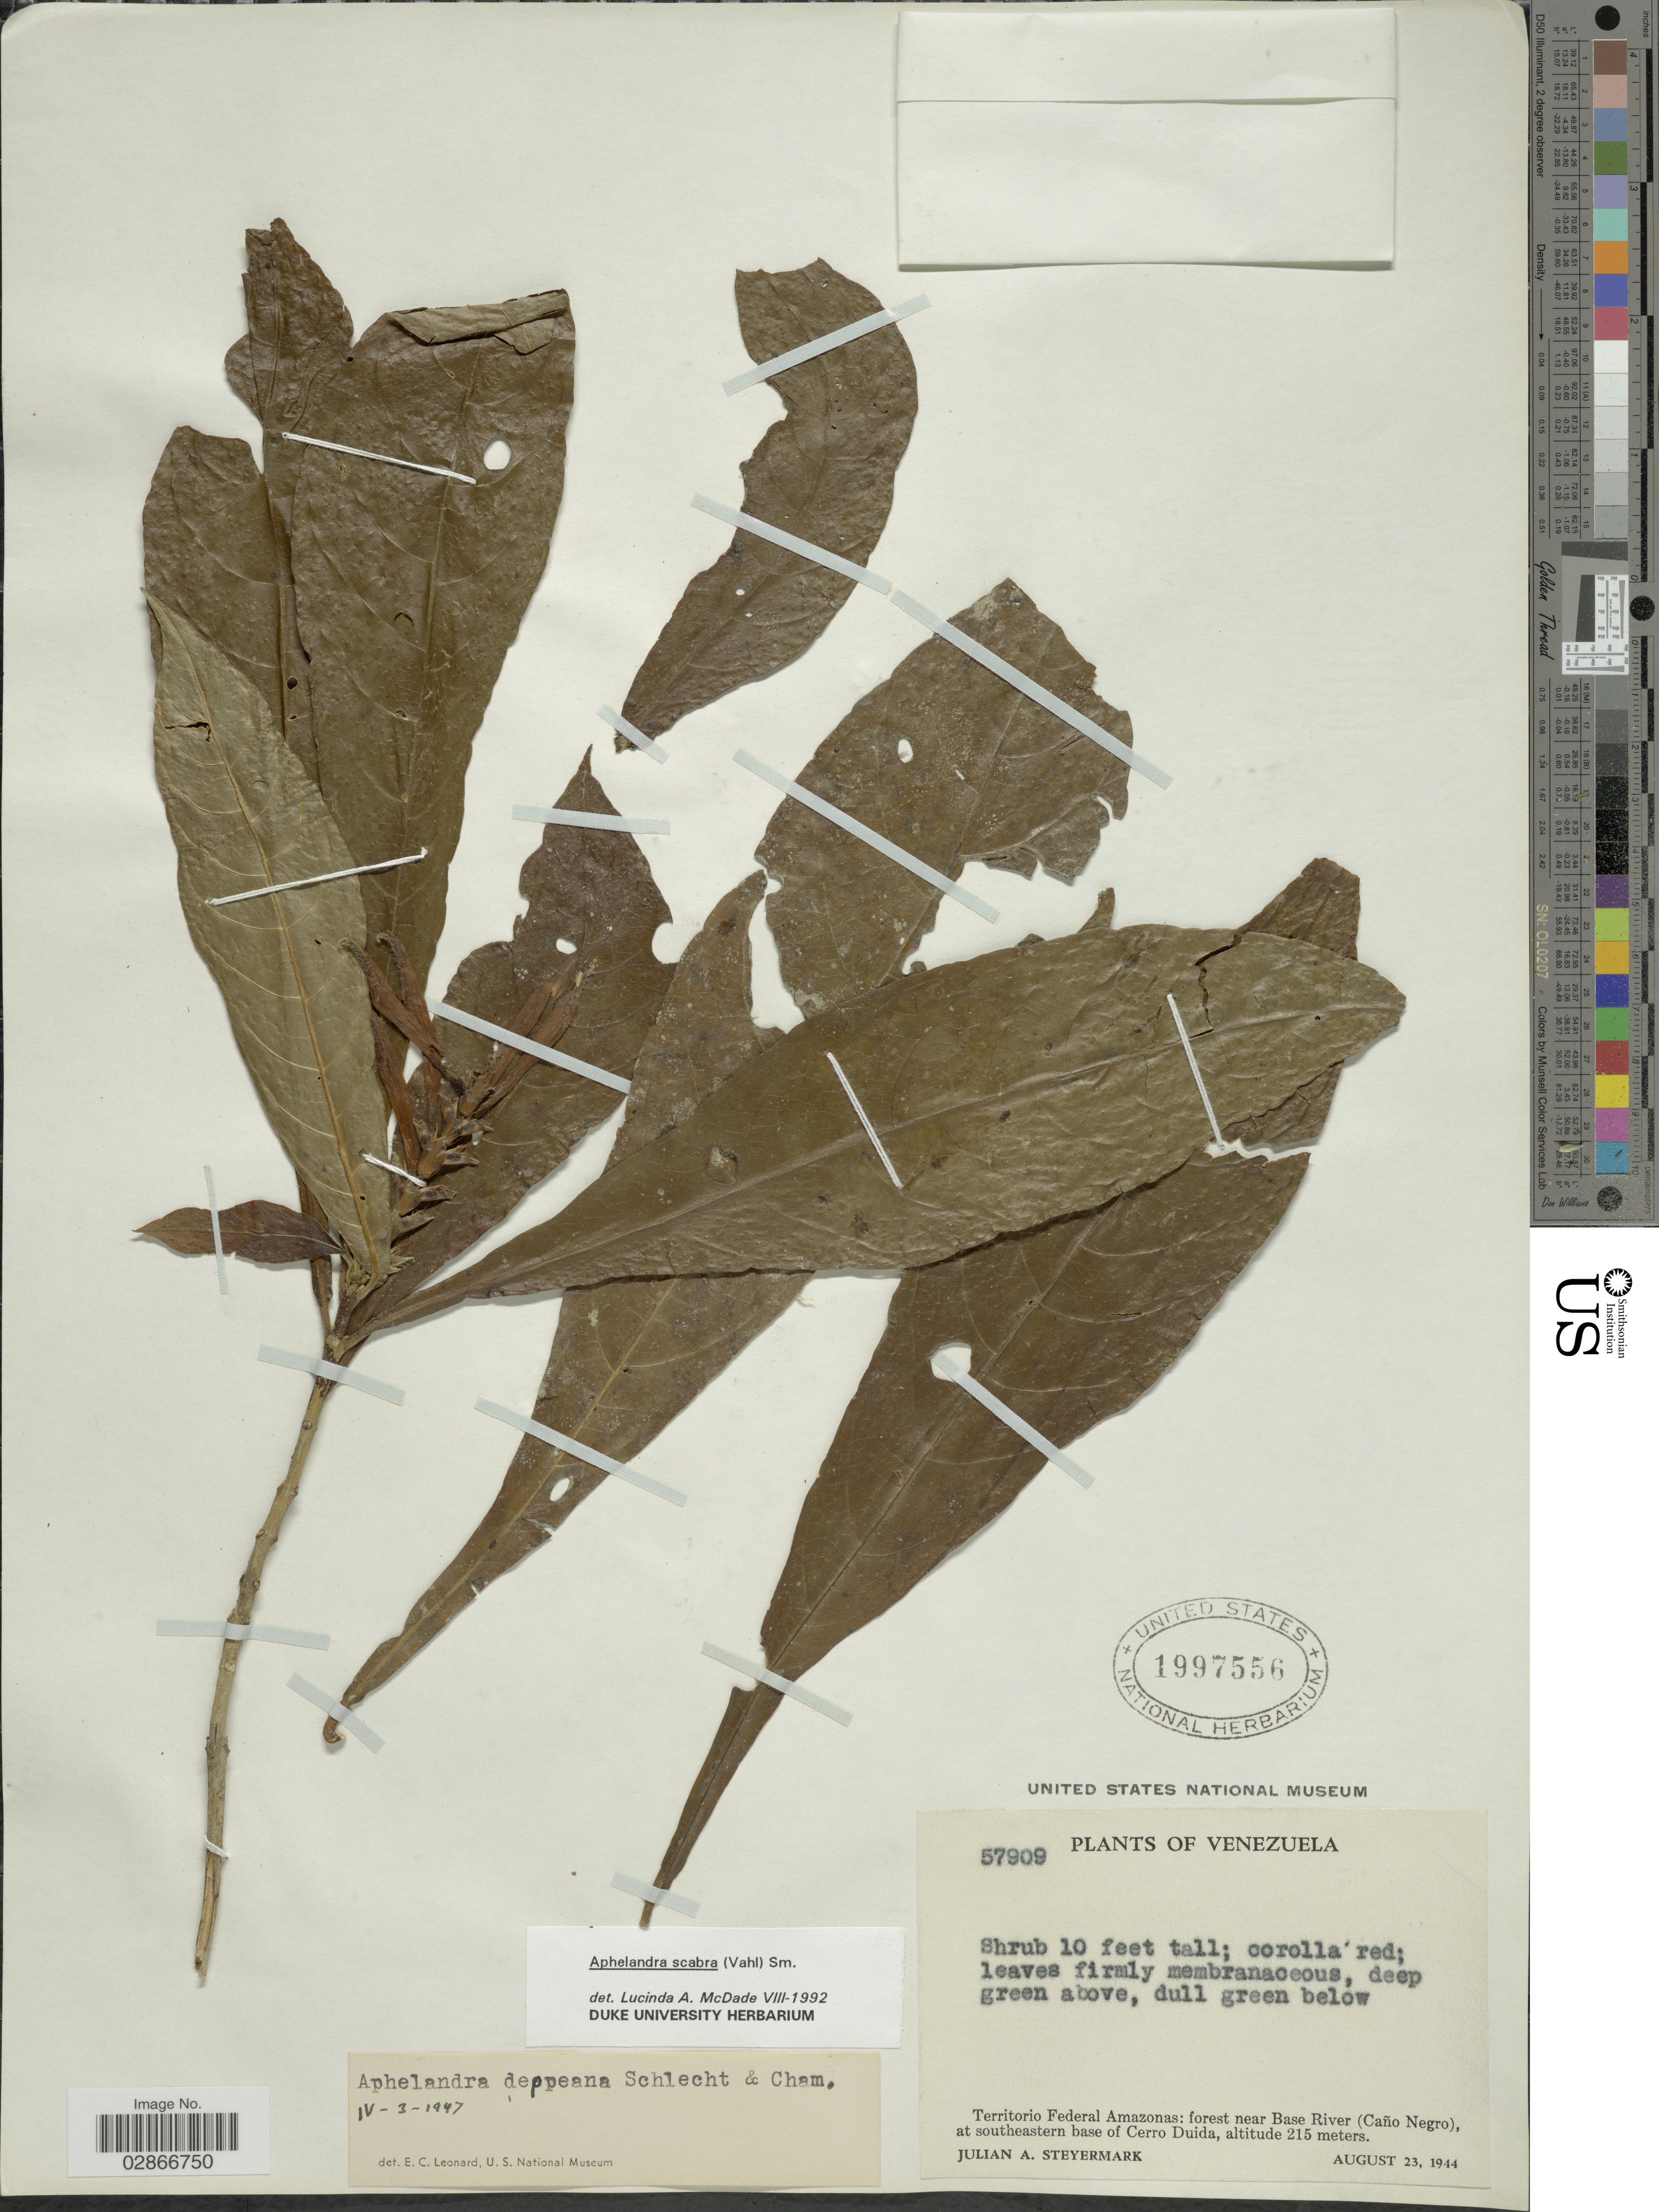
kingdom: Plantae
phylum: Tracheophyta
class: Magnoliopsida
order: Lamiales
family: Acanthaceae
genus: Aphelandra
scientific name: Aphelandra deppeana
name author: Schltdl. & Cham.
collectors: J. Steyermark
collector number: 57909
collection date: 1944-08-23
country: Venezuela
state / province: Amazonas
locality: Territorio Federal Amazonas: forest near Base River (Caño Negro), at southeastern base of Cerro Duida.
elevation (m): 215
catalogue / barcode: US 1997556